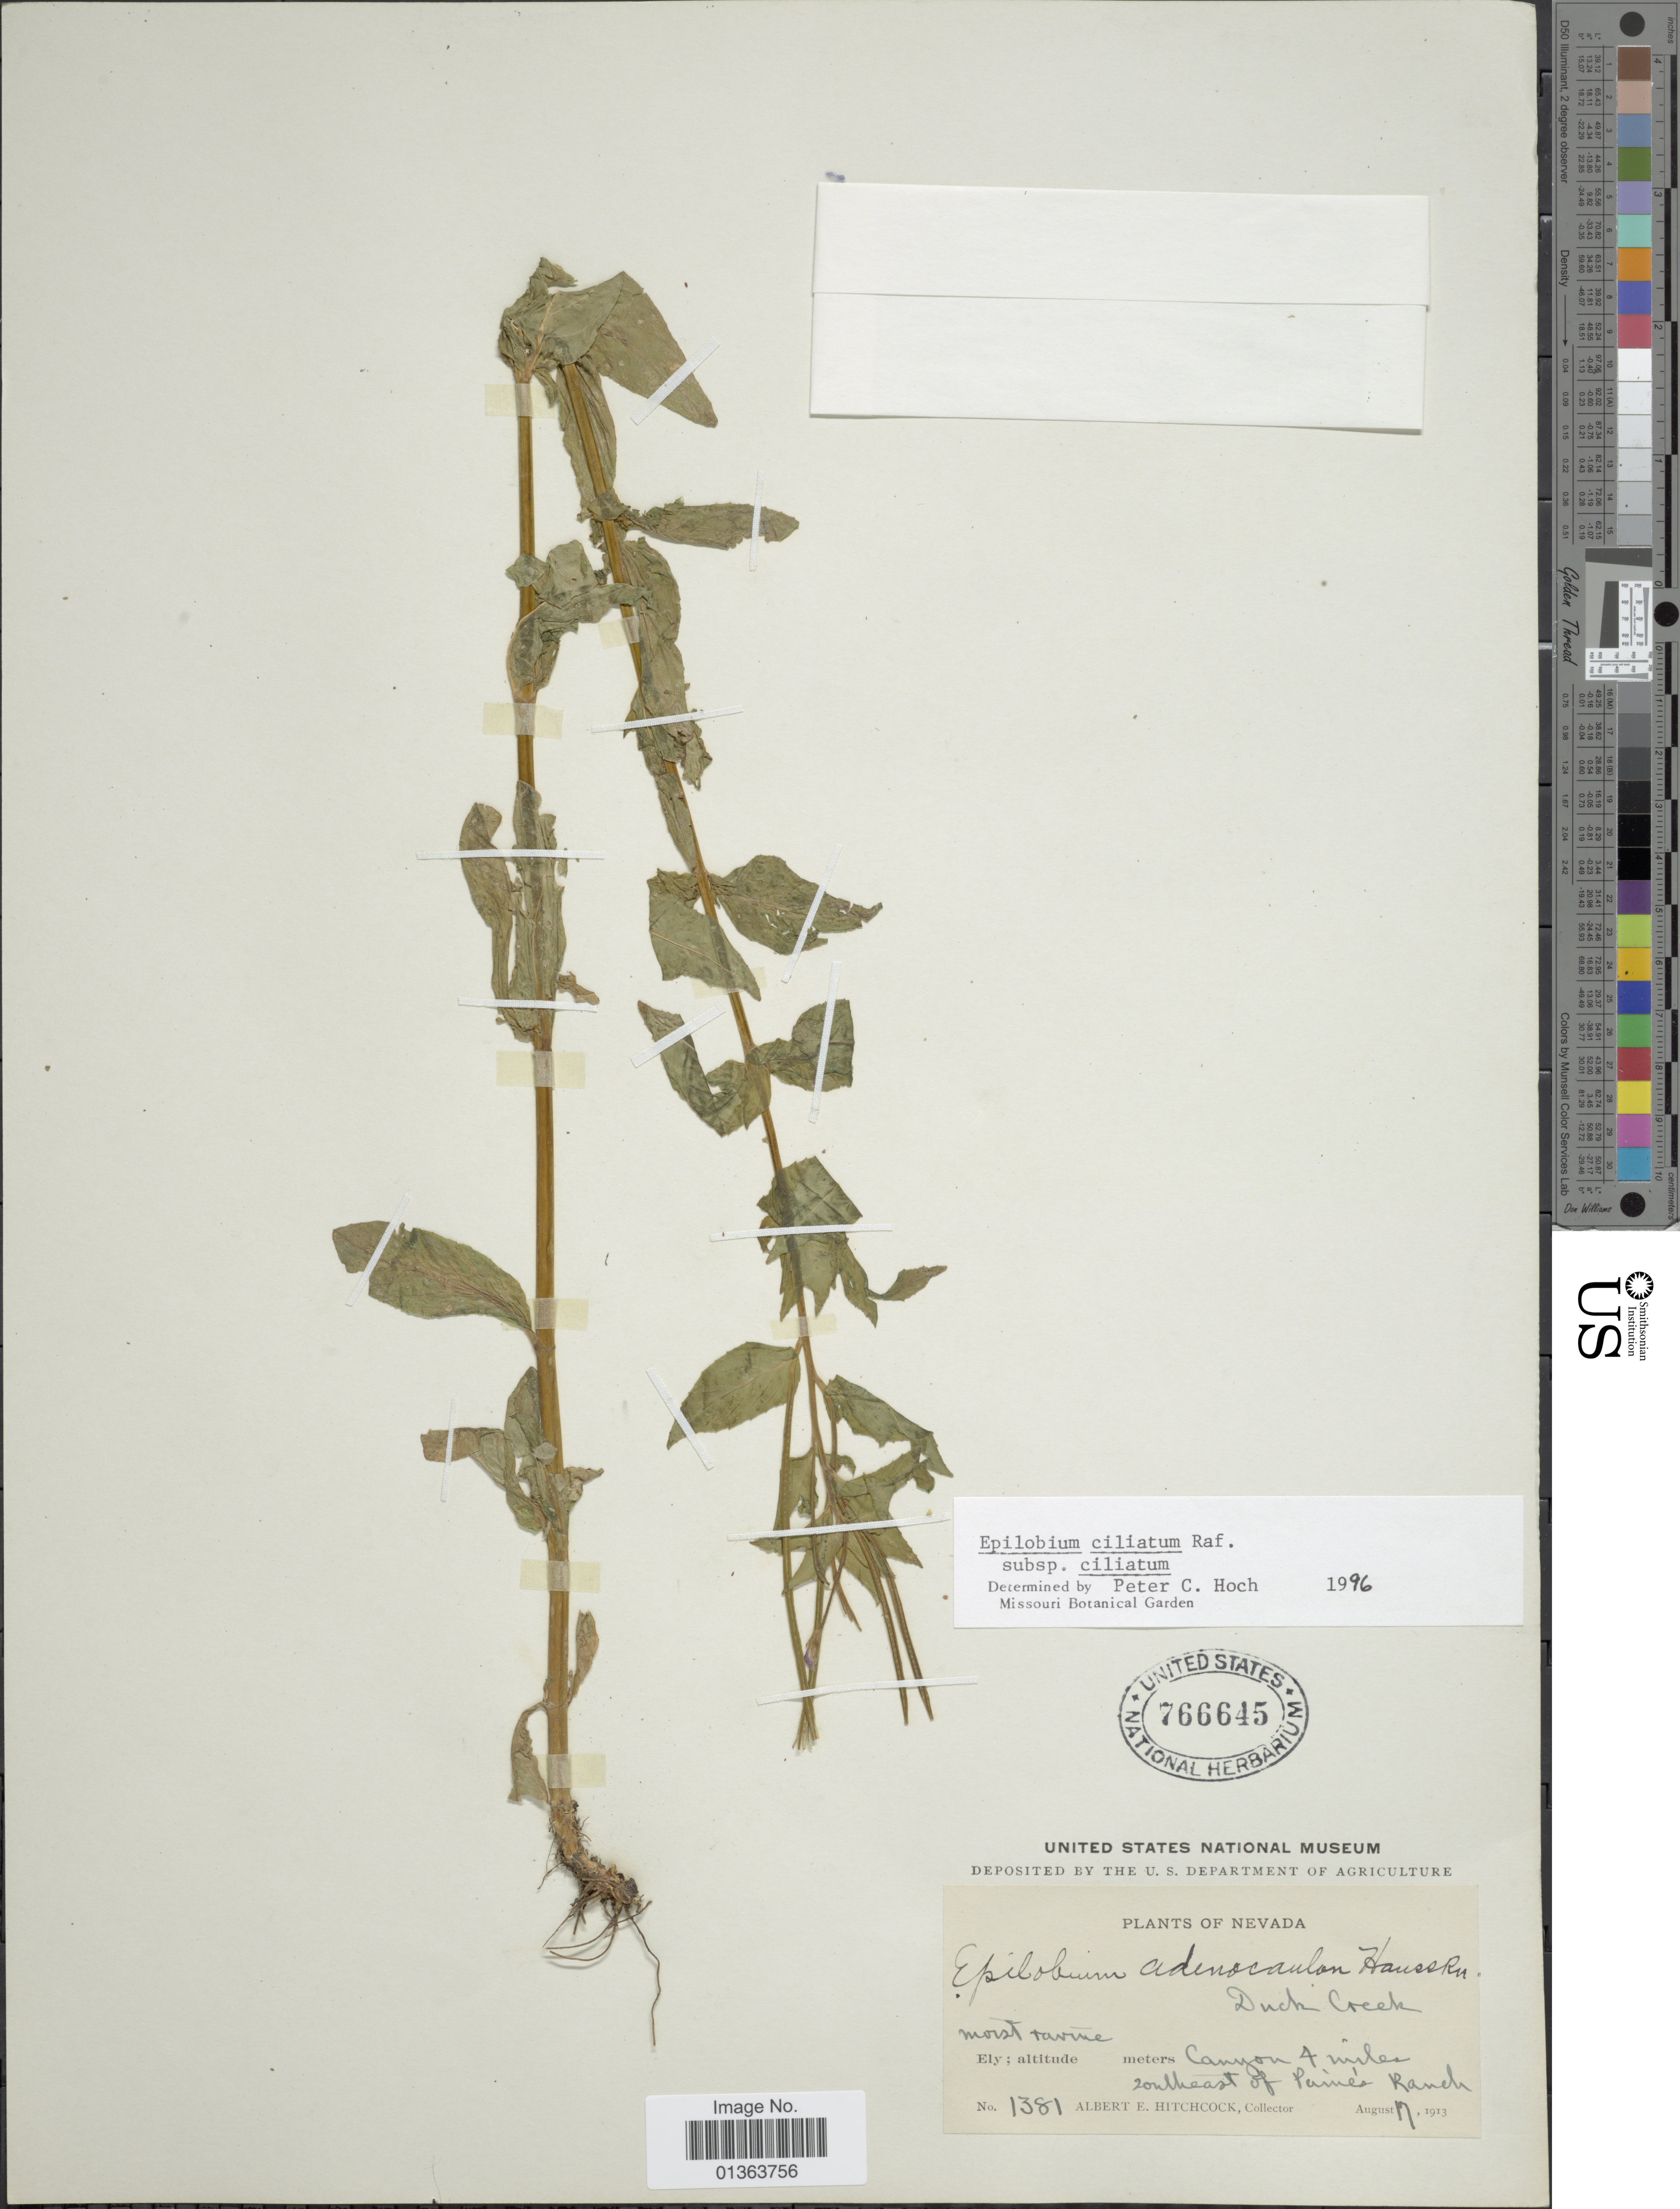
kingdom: Plantae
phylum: Tracheophyta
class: Magnoliopsida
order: Myrtales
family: Onagraceae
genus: Epilobium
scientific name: Epilobium ciliatum subsp. ciliatum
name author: Raf.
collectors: A. Hitchcock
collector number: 1381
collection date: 1913-08-17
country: United States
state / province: Nevada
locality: Canyon 4 miles southeast of Paine's Ranch, Duck Creek, Ely.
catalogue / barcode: US 766645